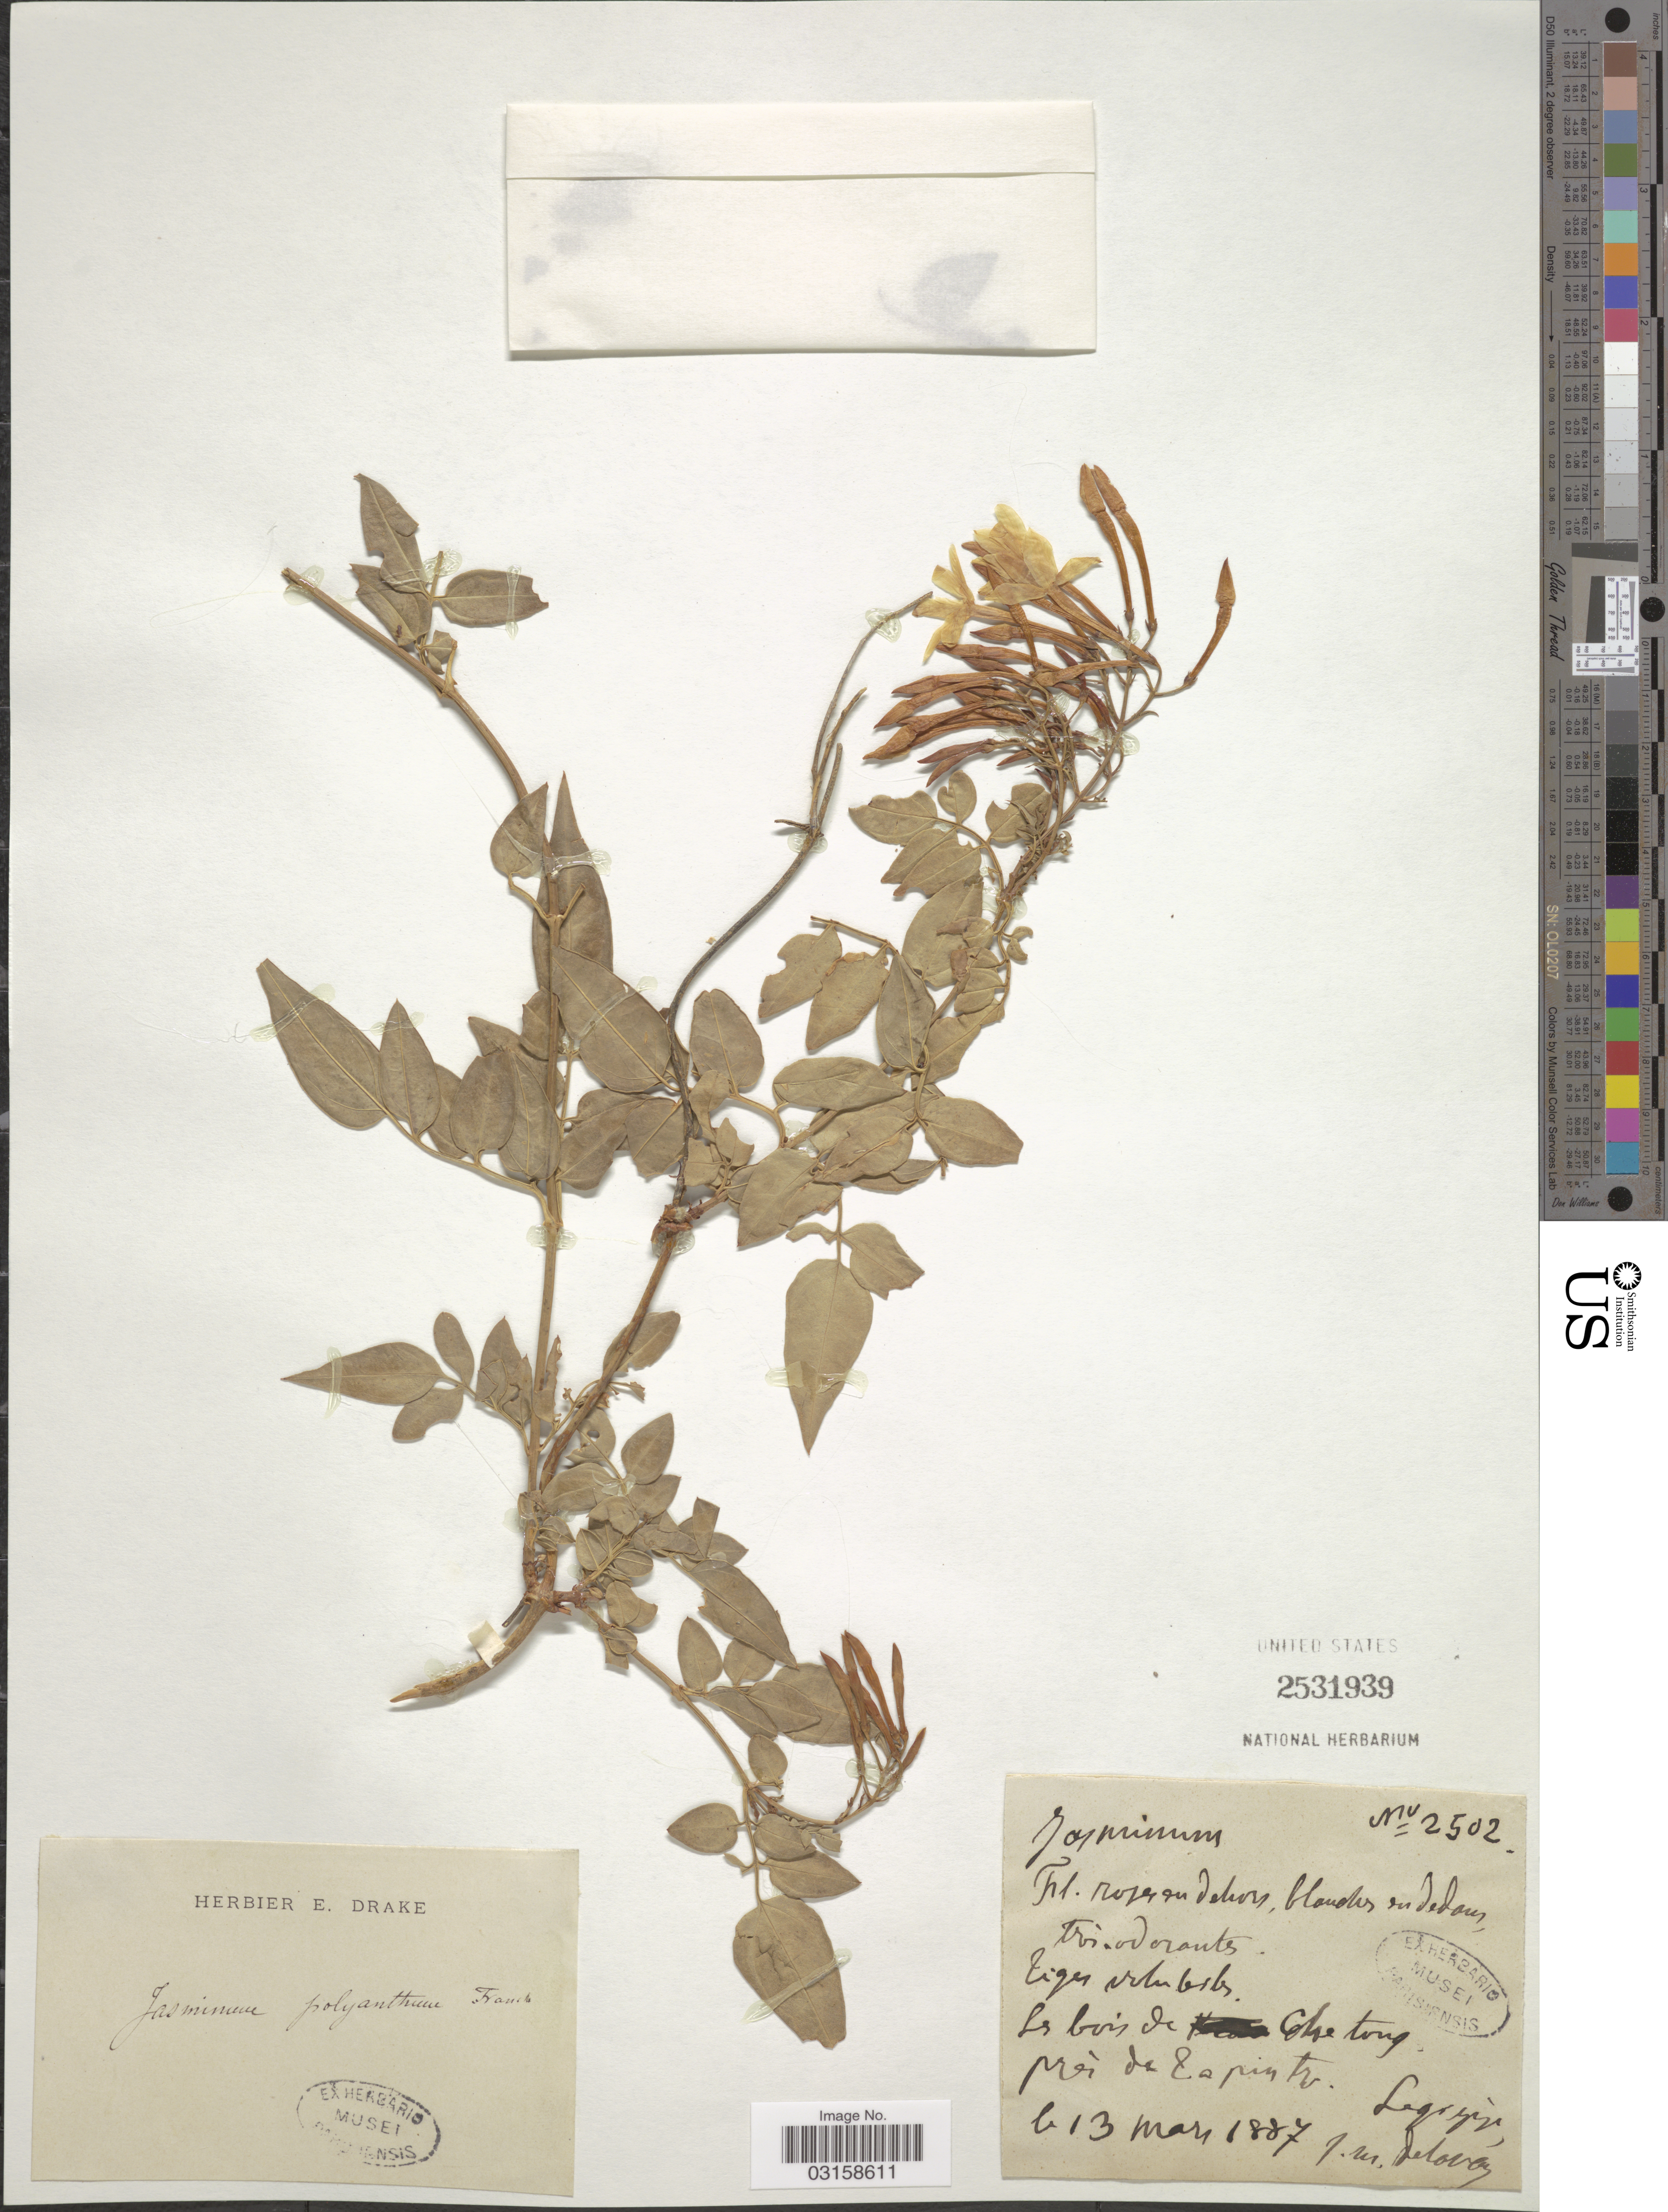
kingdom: Plantae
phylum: Tracheophyta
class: Magnoliopsida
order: Lamiales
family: Oleaceae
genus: Jasminum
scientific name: Jasminum polyanthum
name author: Franch.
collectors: M. Delavay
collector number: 2502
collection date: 1887-03-13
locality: Le bois de Che tong prés de la pintr. [interpreted]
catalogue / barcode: US 2531939